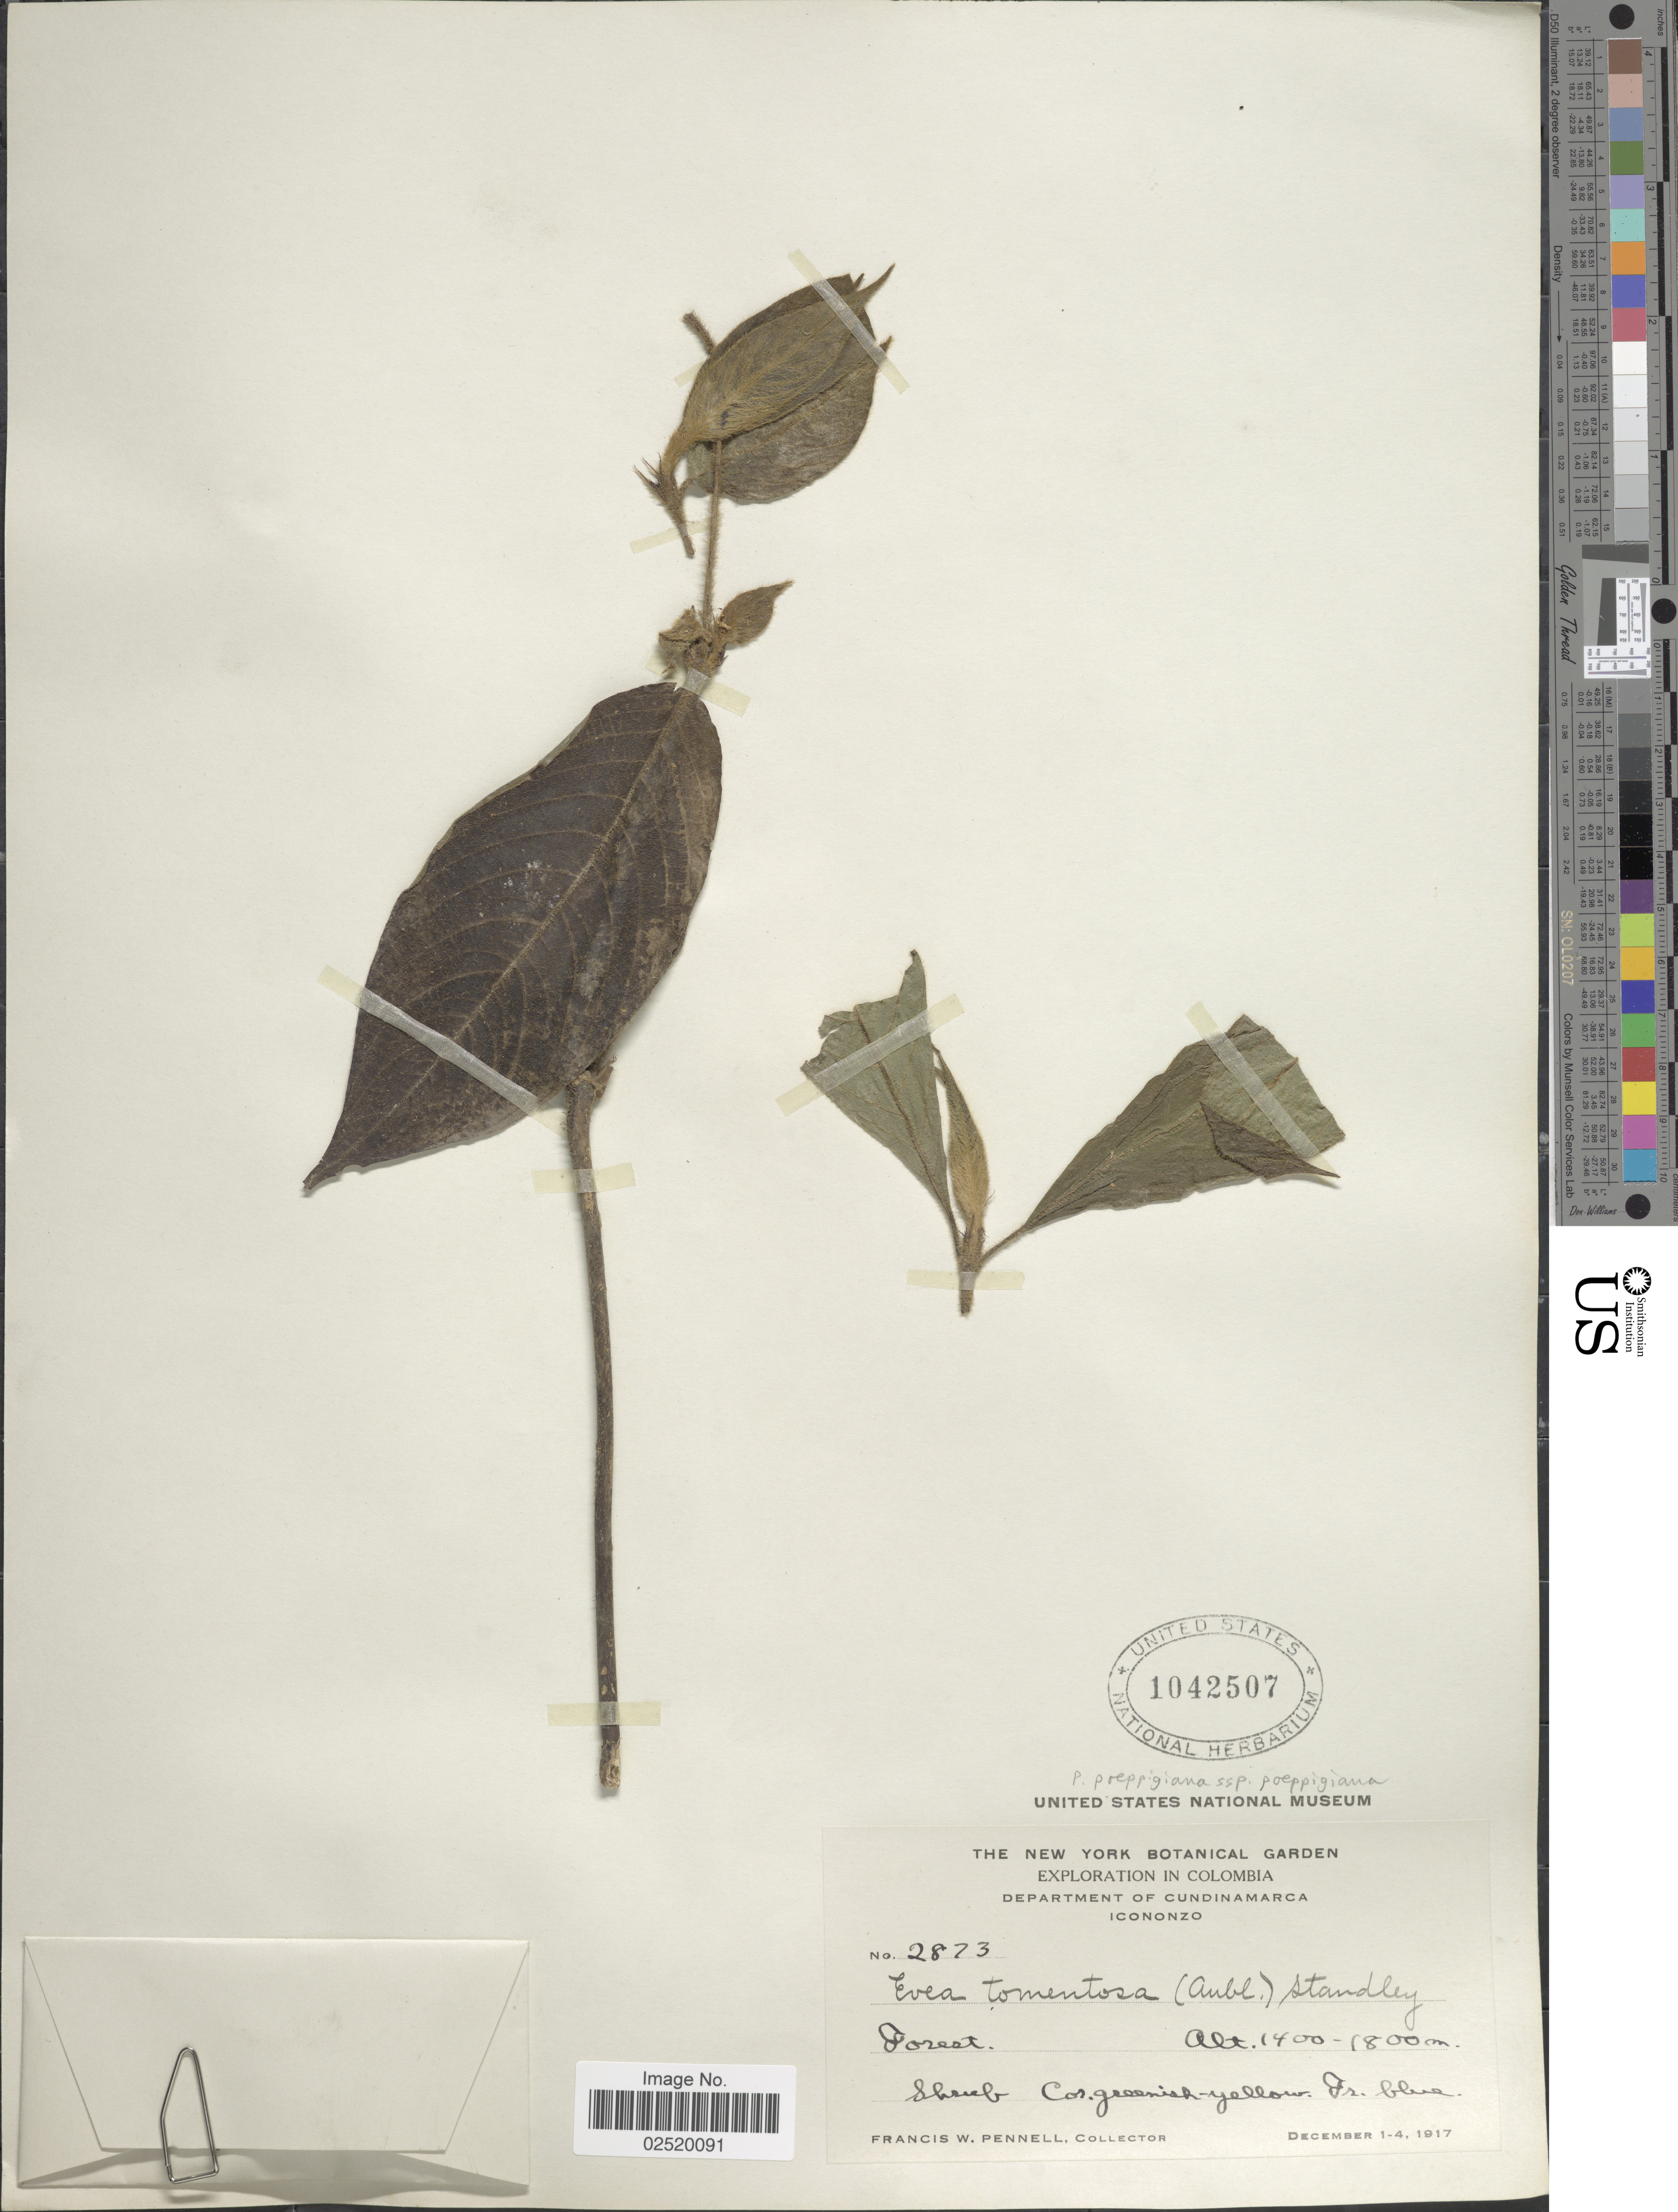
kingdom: Plantae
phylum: Tracheophyta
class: Magnoliopsida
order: Gentianales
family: Rubiaceae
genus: Psychotria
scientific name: Psychotria poeppigiana subsp. poeppigiana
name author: Müll. Arg.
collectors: F. W. Pennell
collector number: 2873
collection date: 1917-12-01/1917-12-04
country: Colombia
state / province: Cundinamarca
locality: Departamento of Cundinamarca, Icononzo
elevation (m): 1400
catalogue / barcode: US 1042507